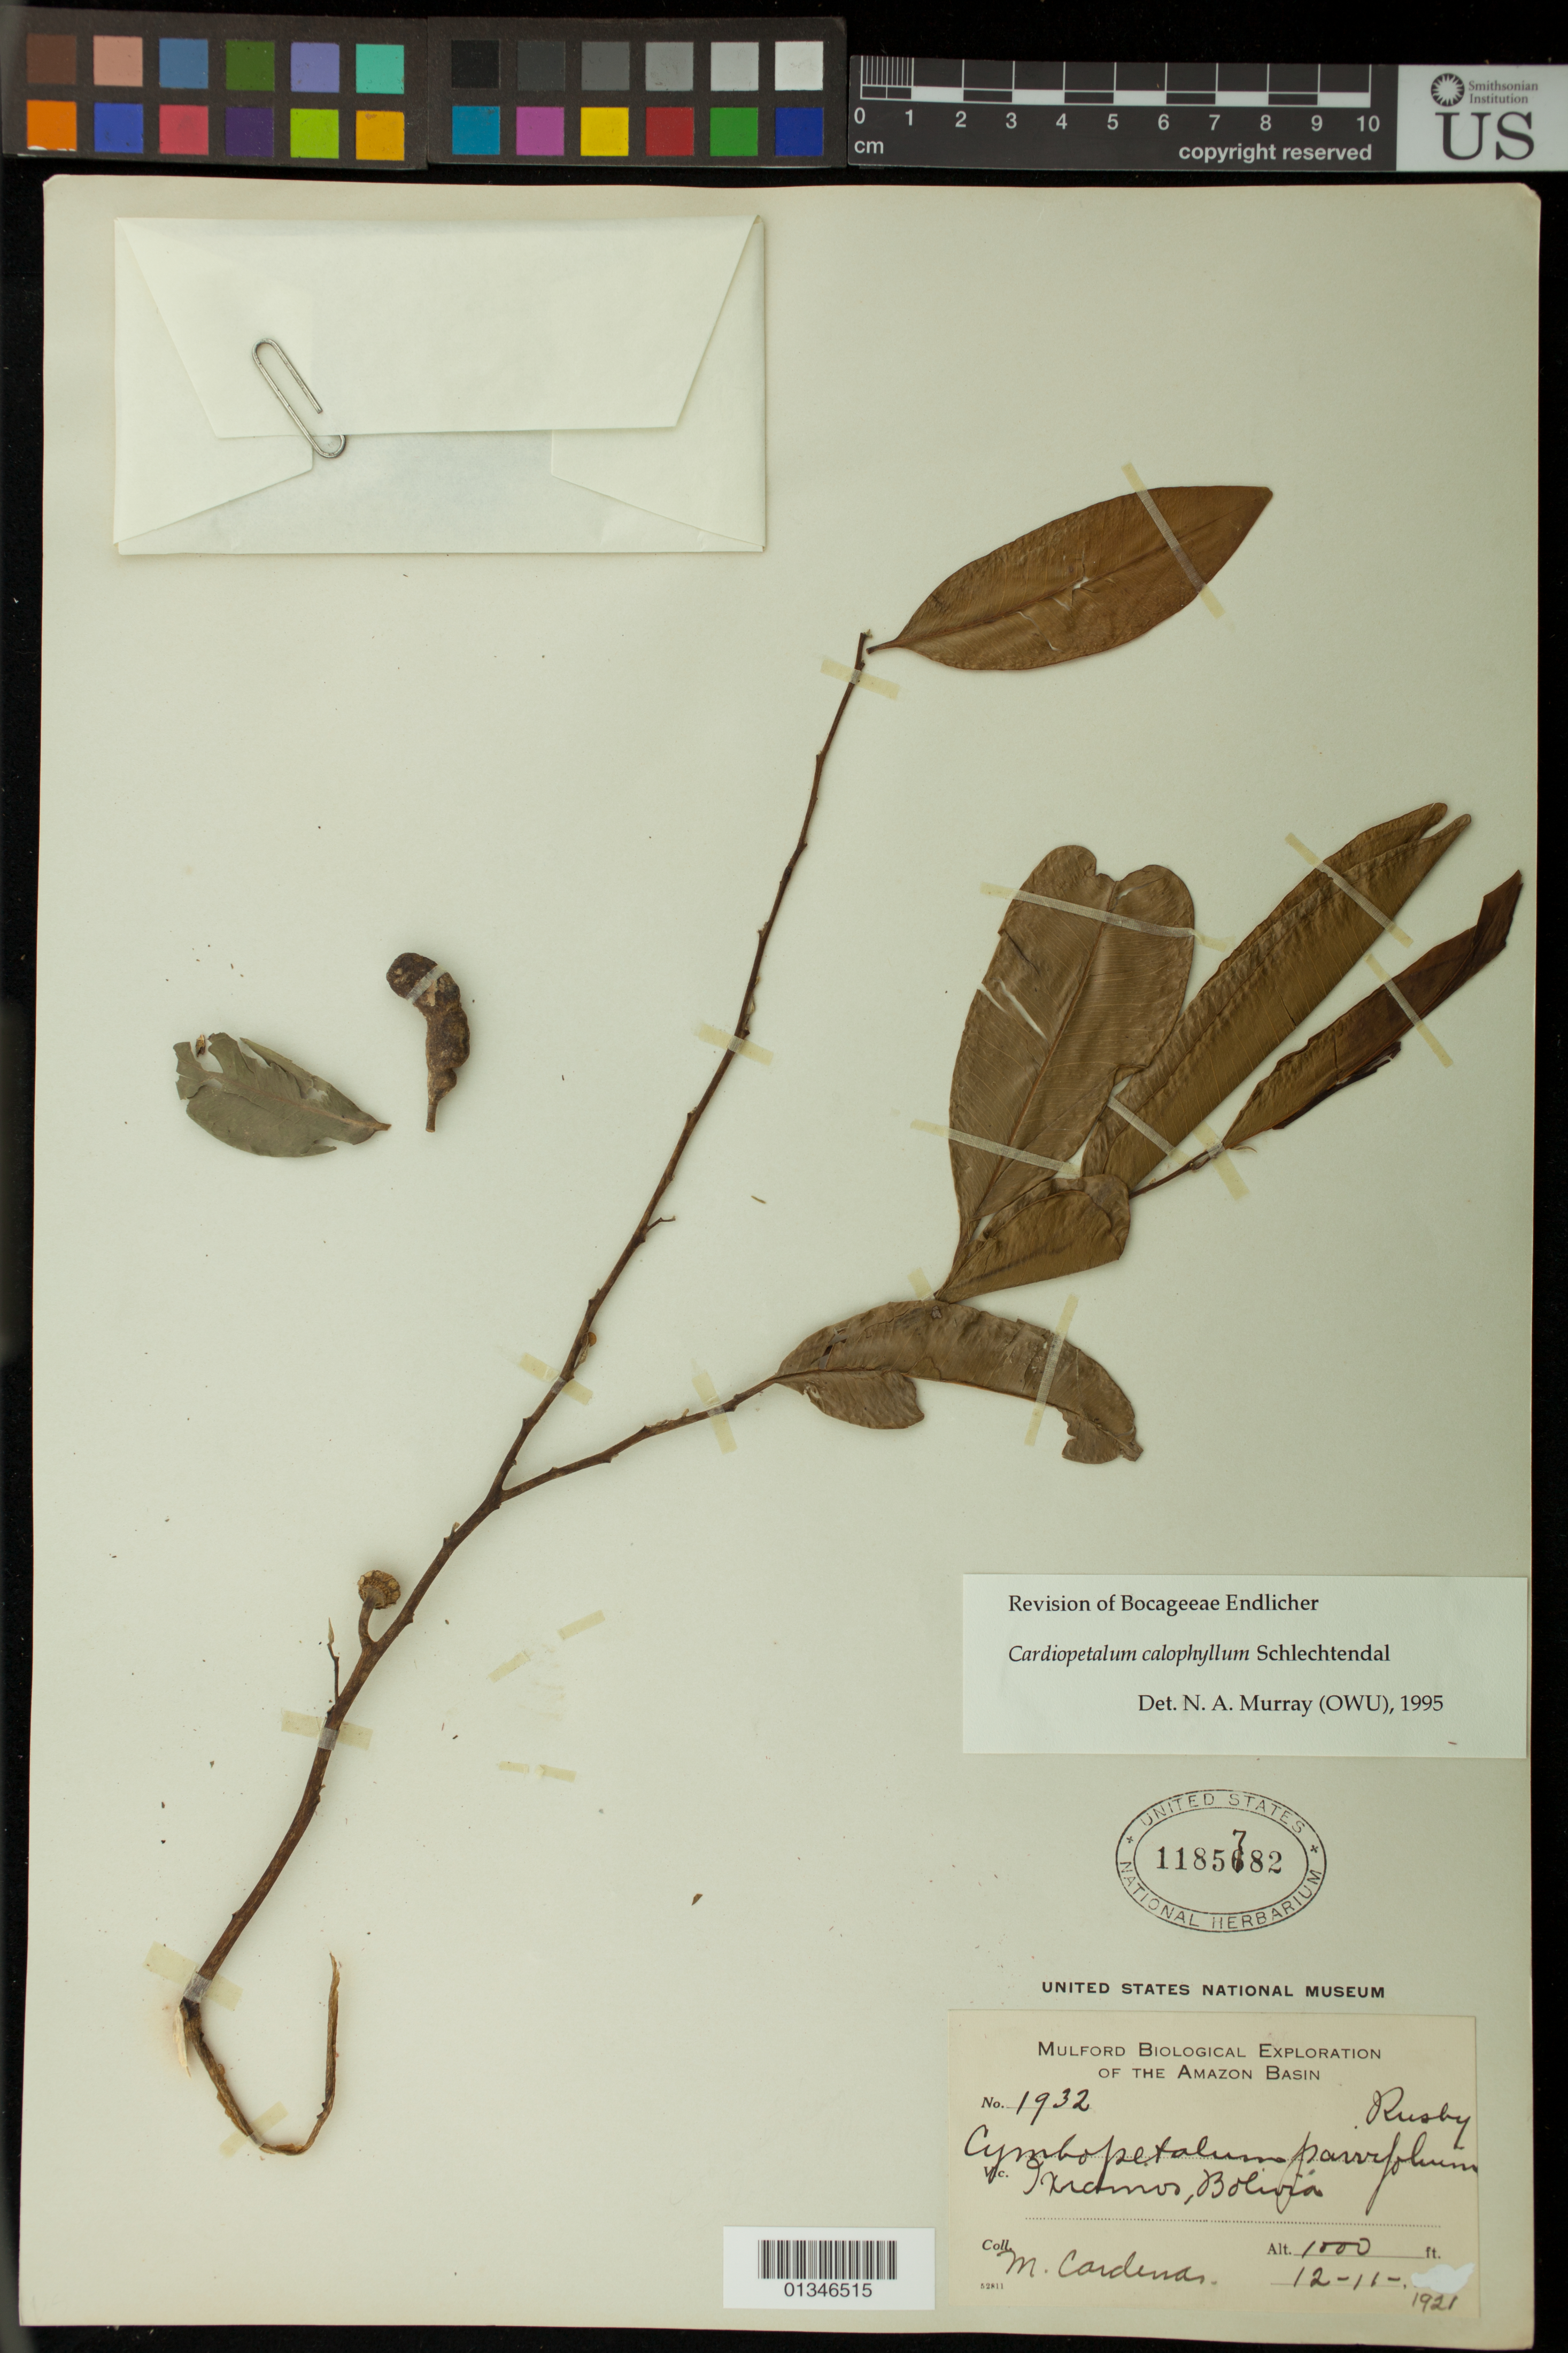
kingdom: Plantae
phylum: Tracheophyta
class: Magnoliopsida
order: Magnoliales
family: Annonaceae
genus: Cardiopetalum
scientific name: Cardiopetalum calophyllum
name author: Schltr.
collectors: M. Cárdenas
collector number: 1932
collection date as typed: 12-11-1921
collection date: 1921-12-11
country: Bolivia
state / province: La Paz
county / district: Iturralde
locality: Ixiamas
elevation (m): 305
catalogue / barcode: US 1185782